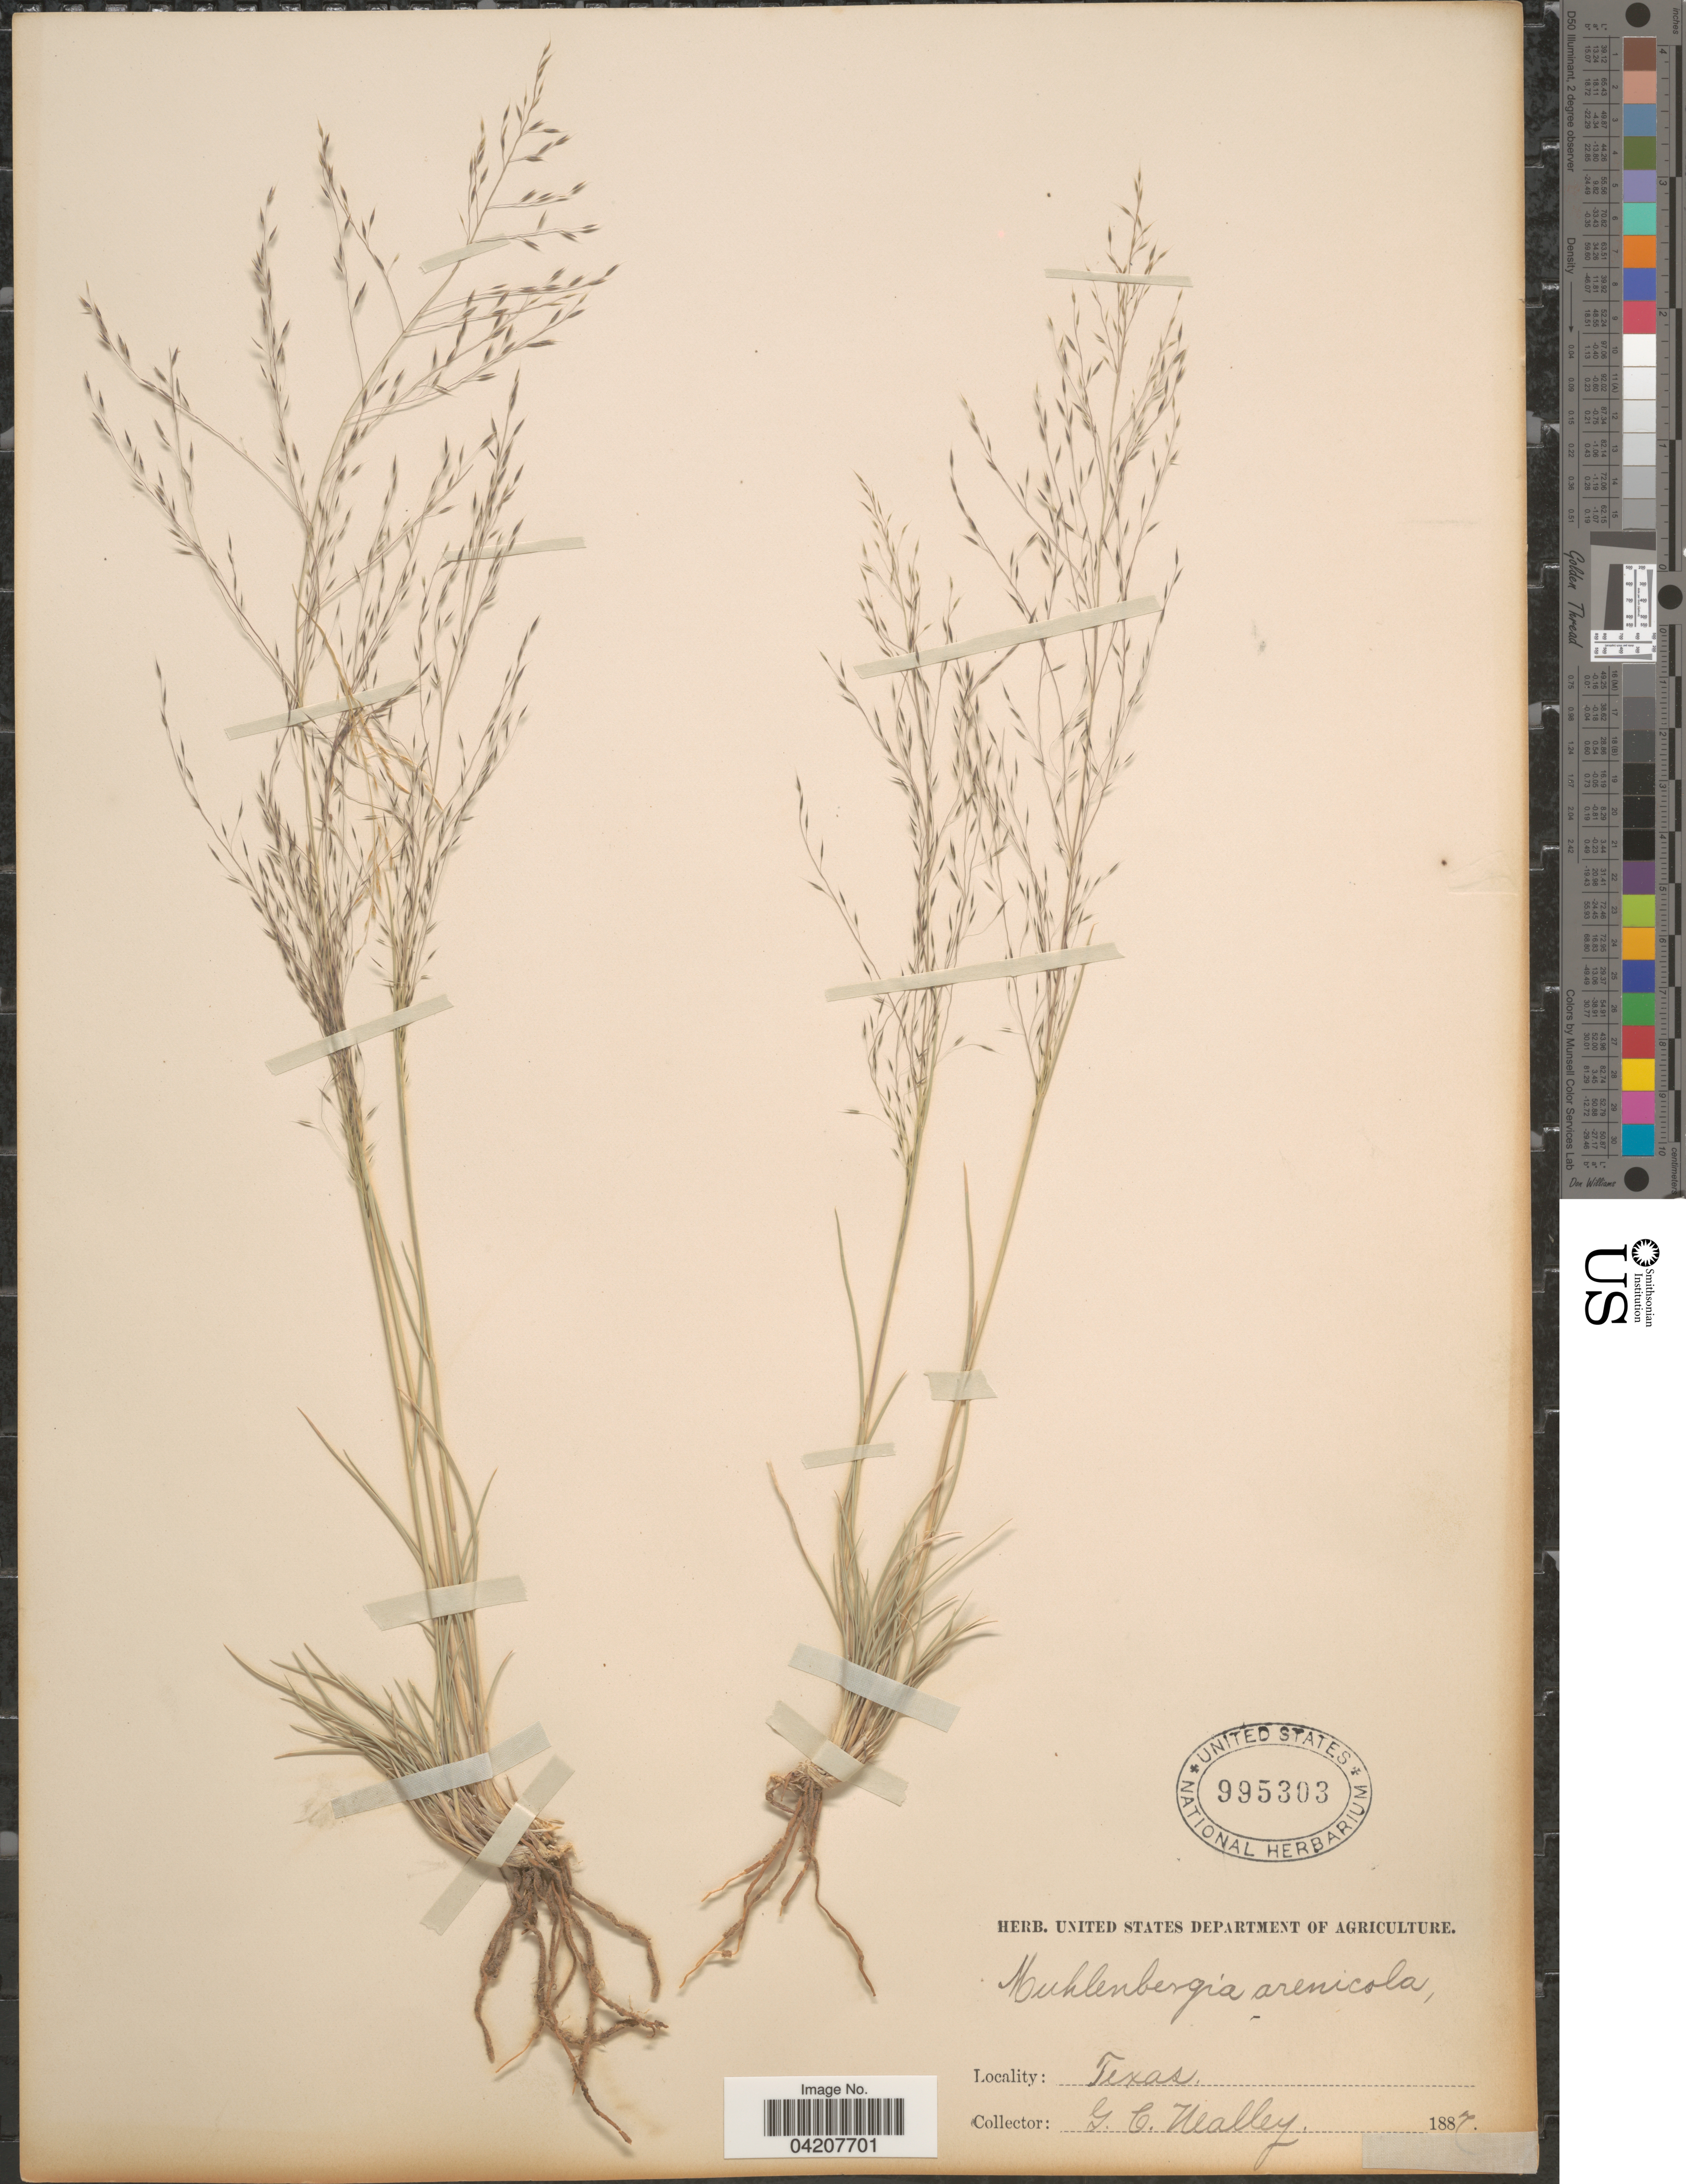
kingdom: Plantae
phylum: Tracheophyta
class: Liliopsida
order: Poales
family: Poaceae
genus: Muhlenbergia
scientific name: Muhlenbergia arenicola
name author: Buckley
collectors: G. C. Nealley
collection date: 1887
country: United States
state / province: Texas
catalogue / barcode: US 995303